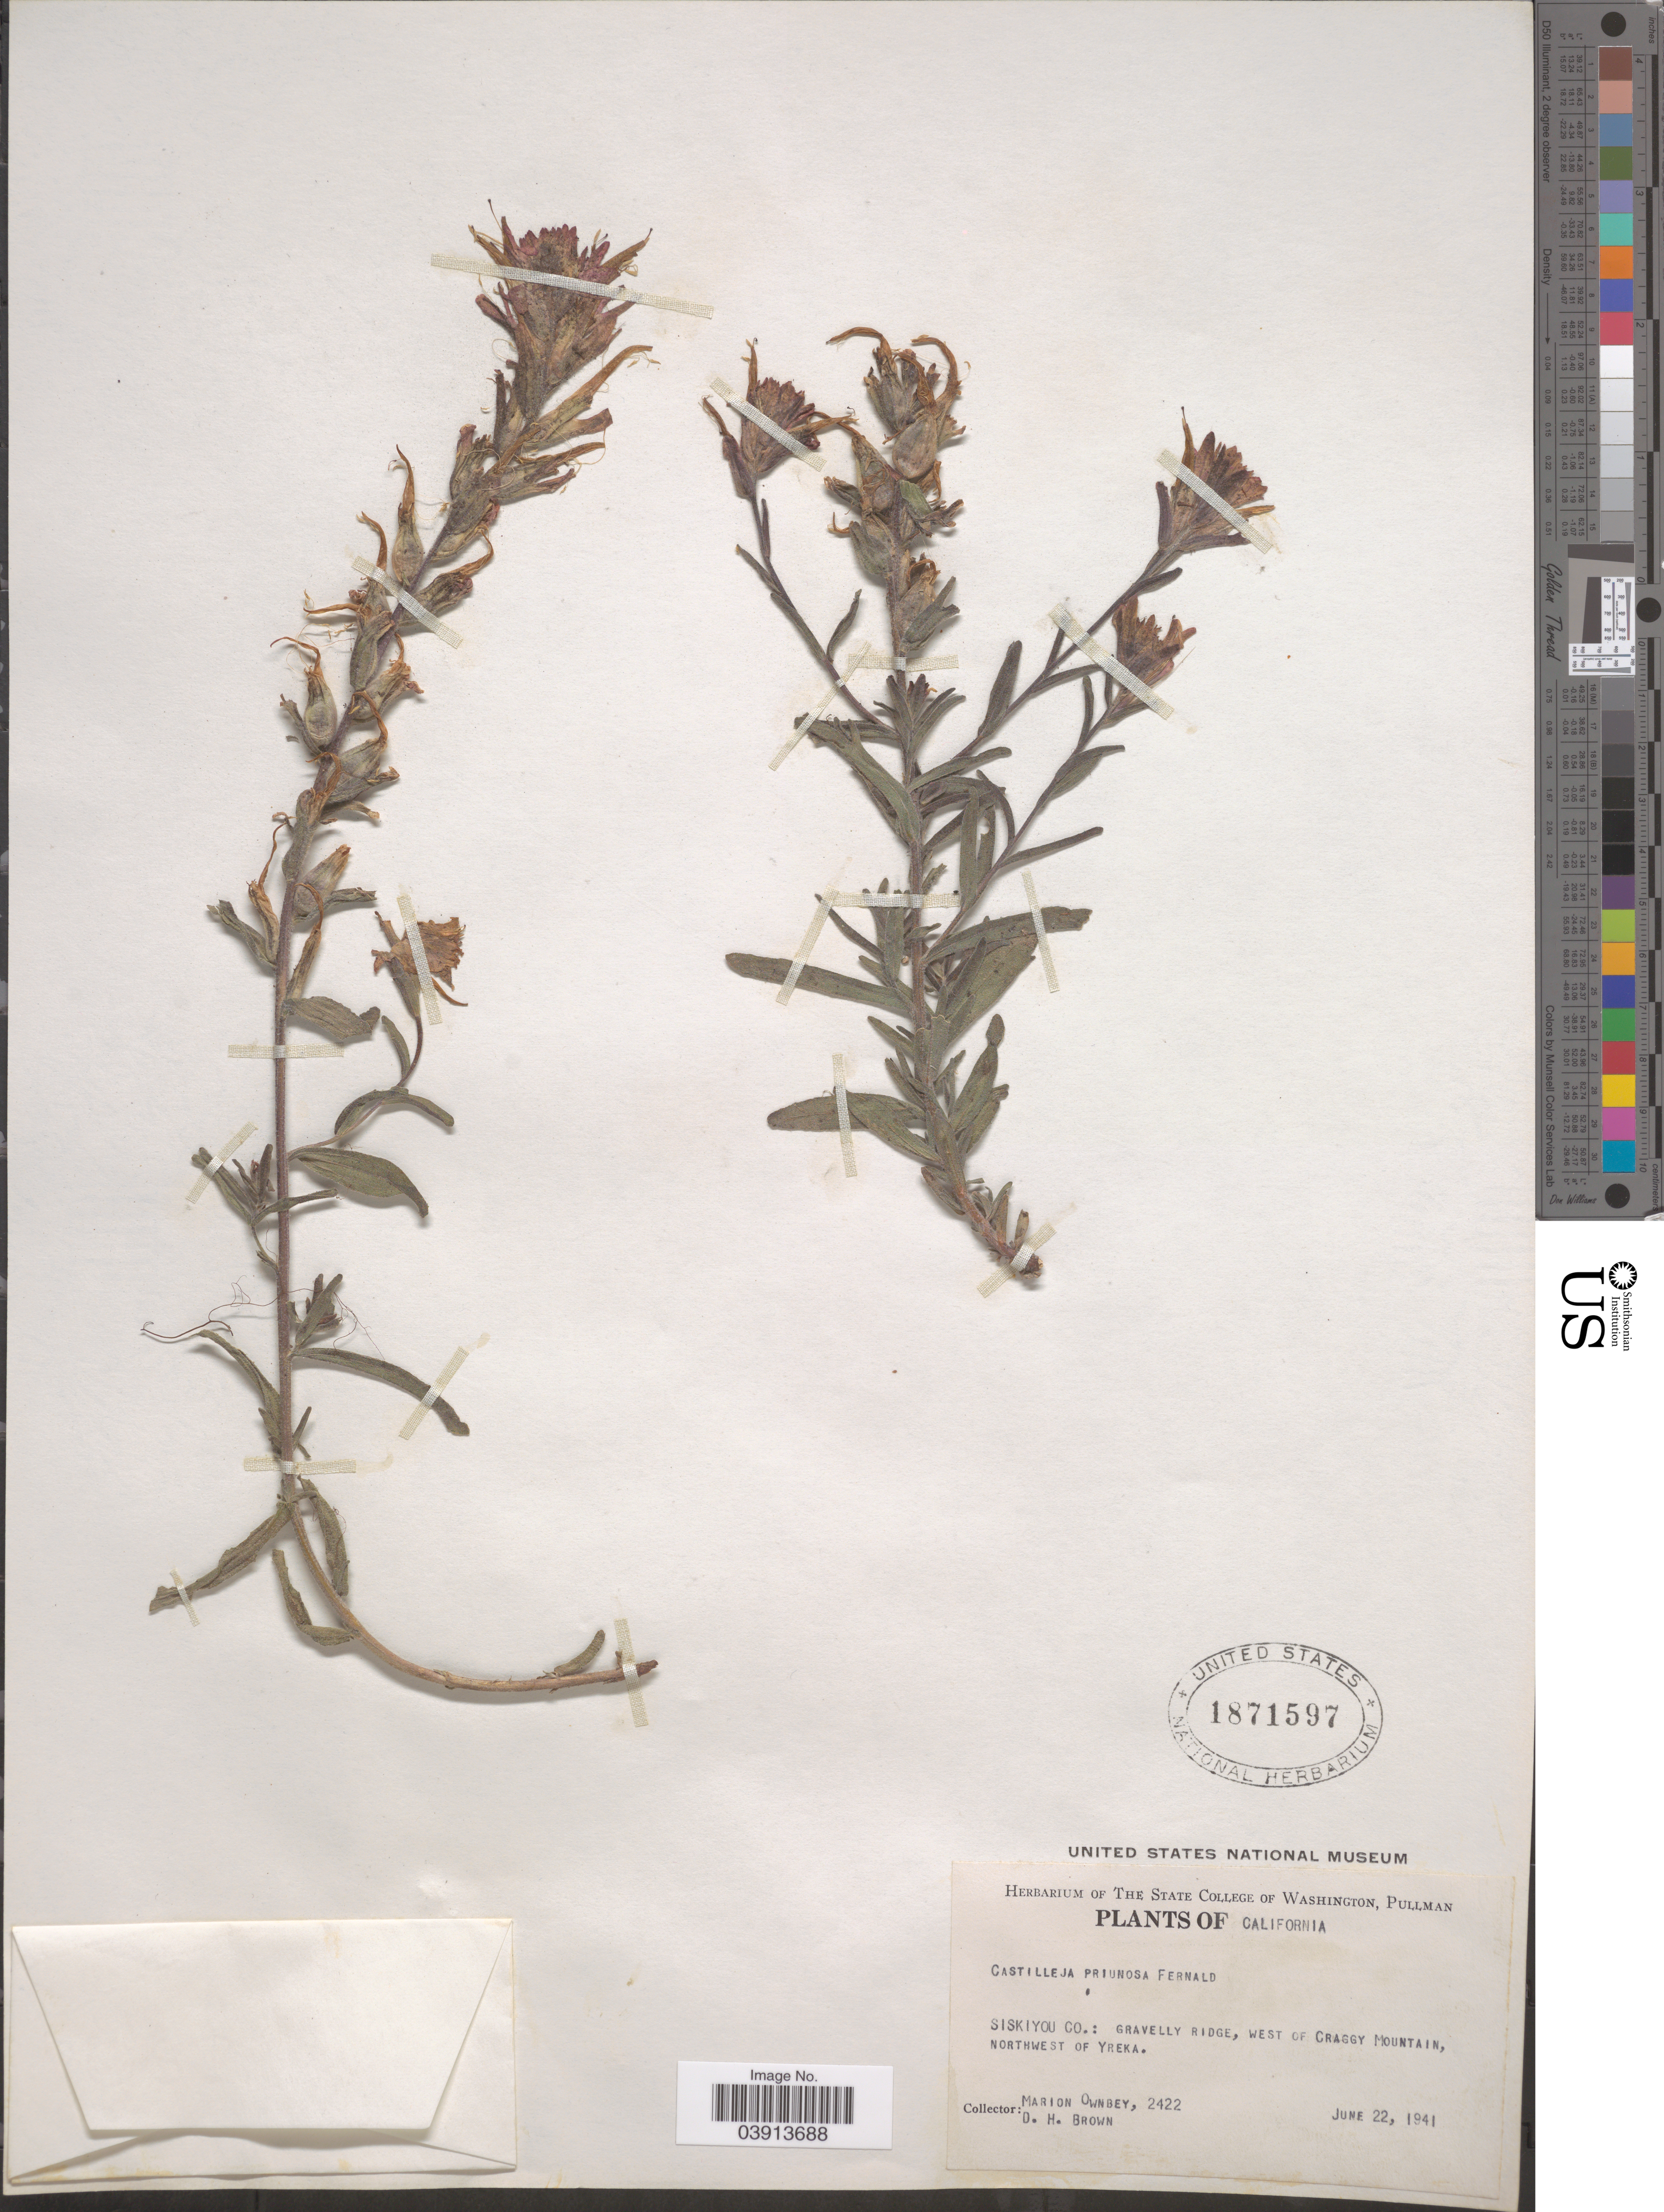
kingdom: Plantae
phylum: Tracheophyta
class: Magnoliopsida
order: Lamiales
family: Orobanchaceae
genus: Castilleja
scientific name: Castilleja pruinosa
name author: Fernald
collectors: M. Ownbey & D. Brown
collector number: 2422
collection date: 1941-06-22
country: United States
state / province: California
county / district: Siskiyou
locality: Siskiyou Co.: Gravelly ridge, west of Craggy Mountain, northwet of Yreka.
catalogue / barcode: US 1871597